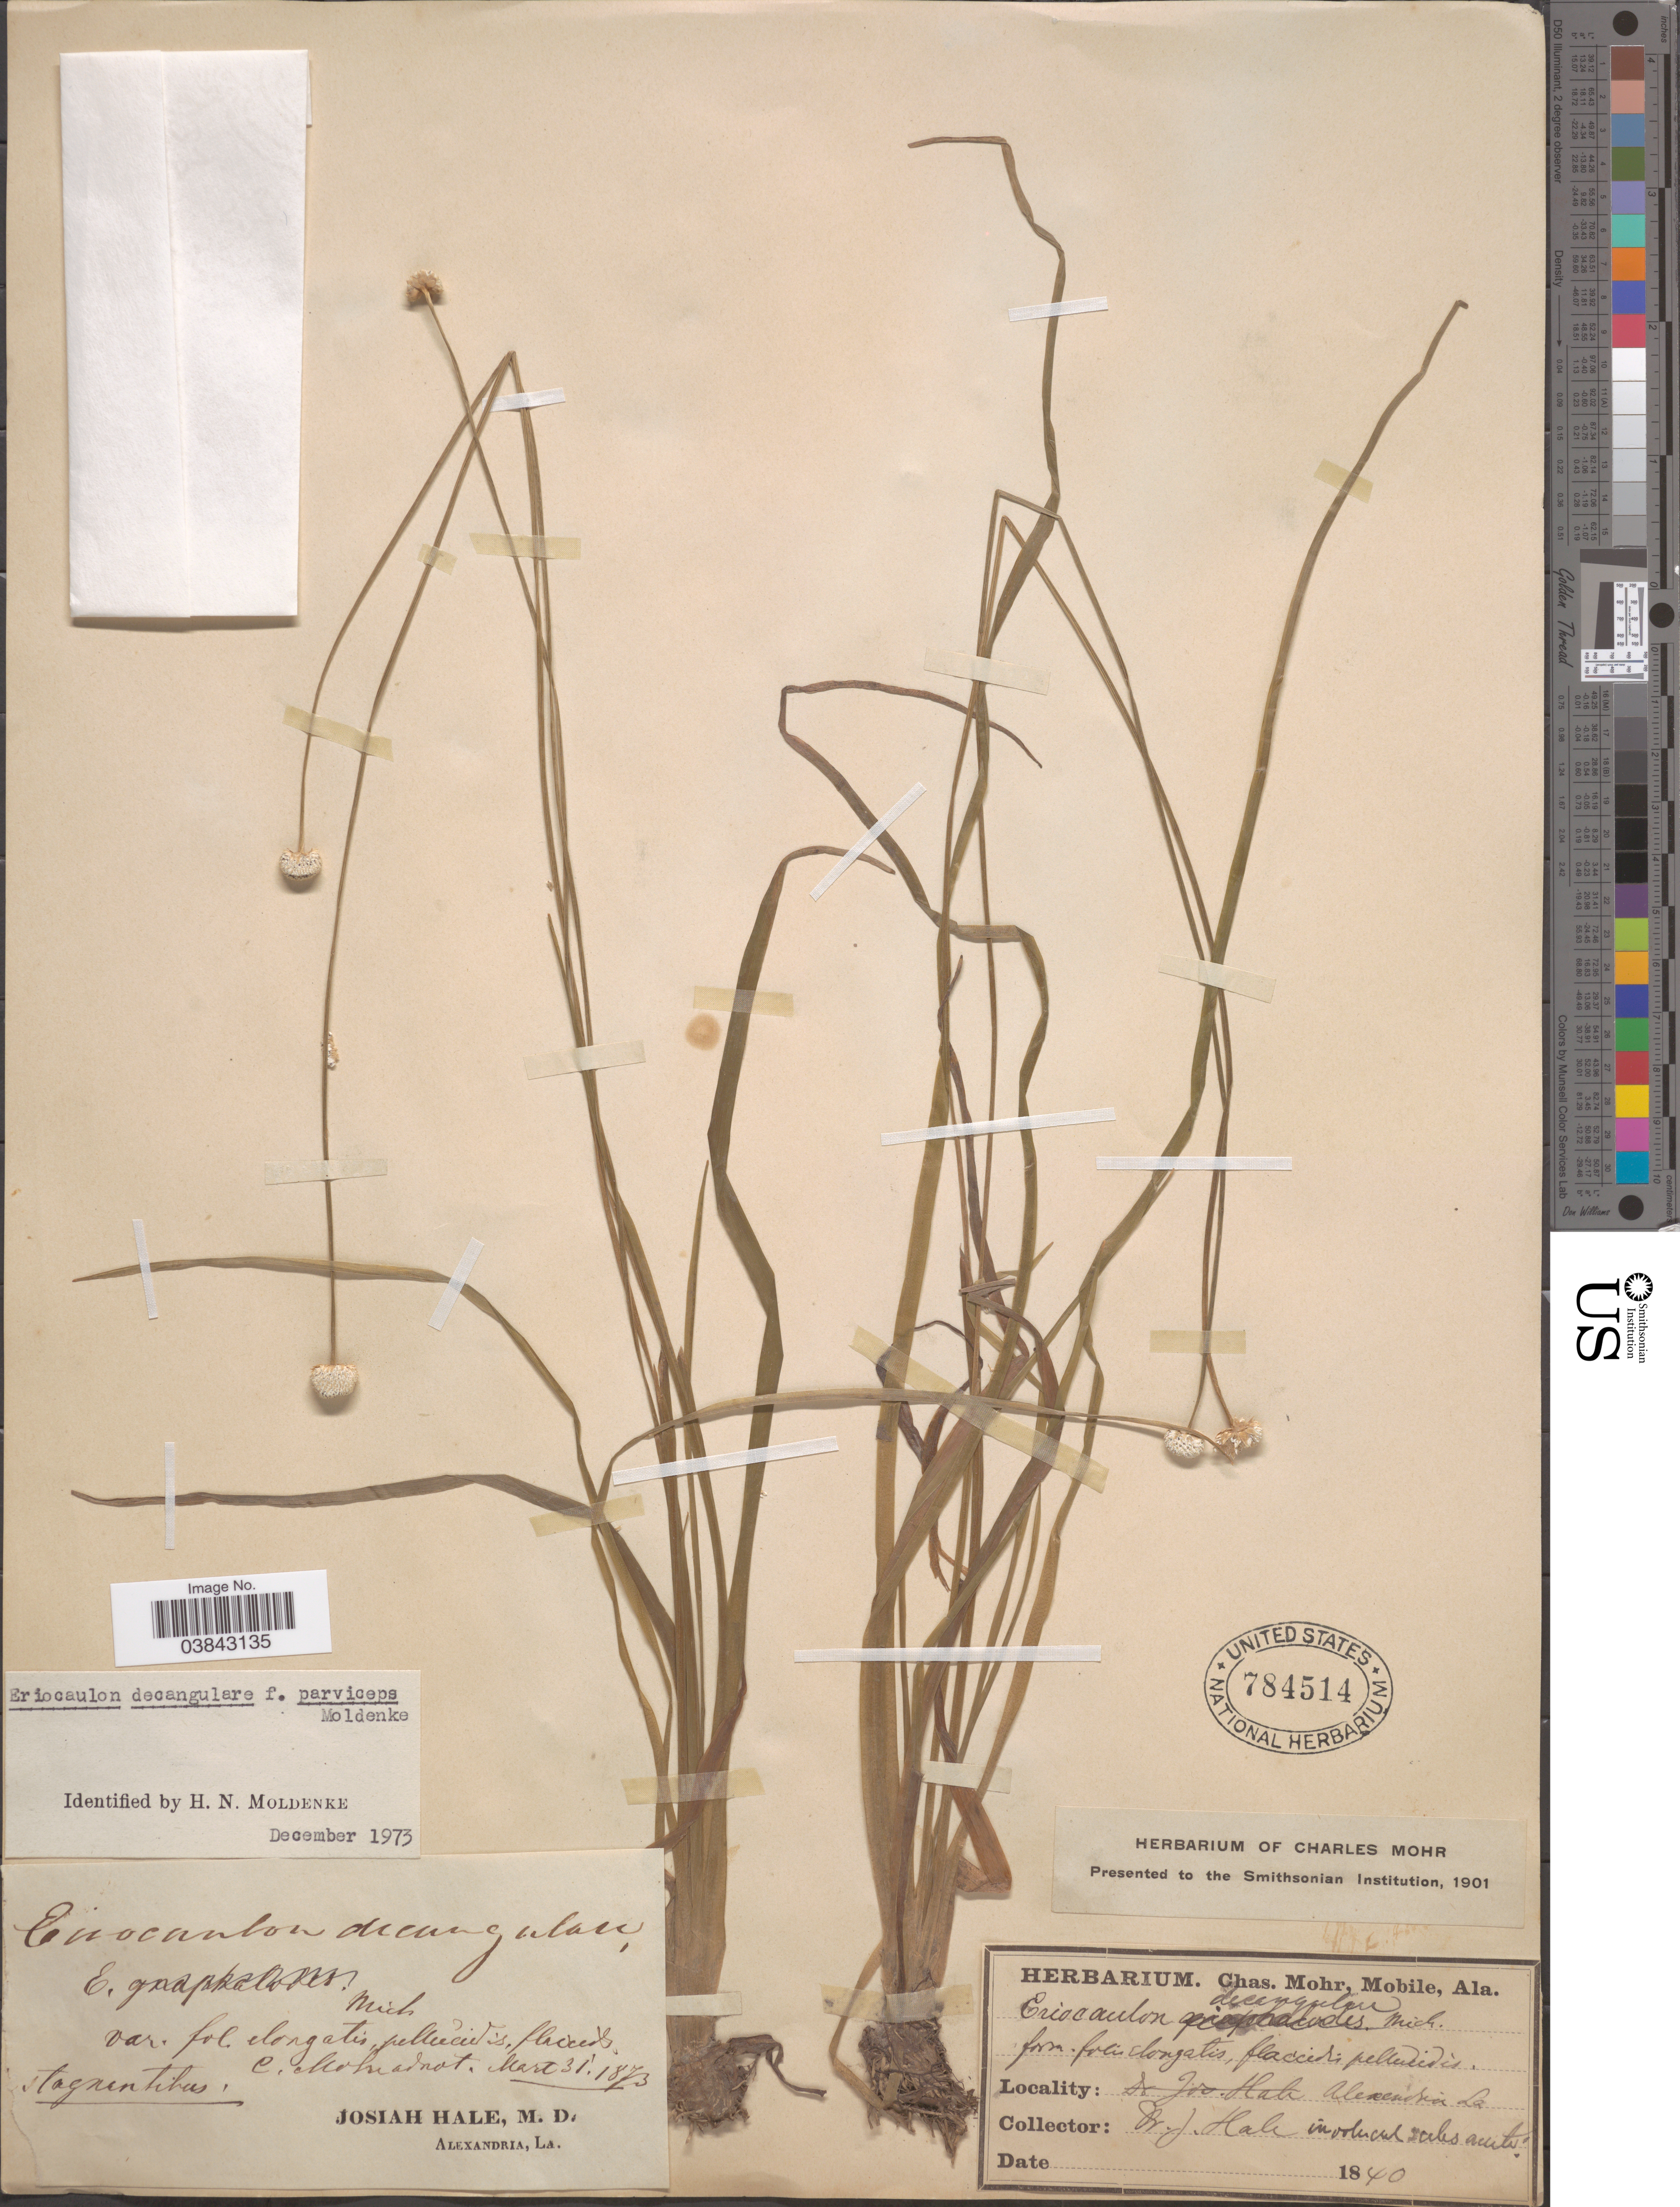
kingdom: Plantae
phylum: Tracheophyta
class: Liliopsida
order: Poales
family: Eriocaulaceae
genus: Eriocaulon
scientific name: Eriocaulon decangulare f. parviceps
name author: Moldenke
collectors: J. Hale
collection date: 1840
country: United States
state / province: Louisiana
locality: Alexandria.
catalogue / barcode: US 784514